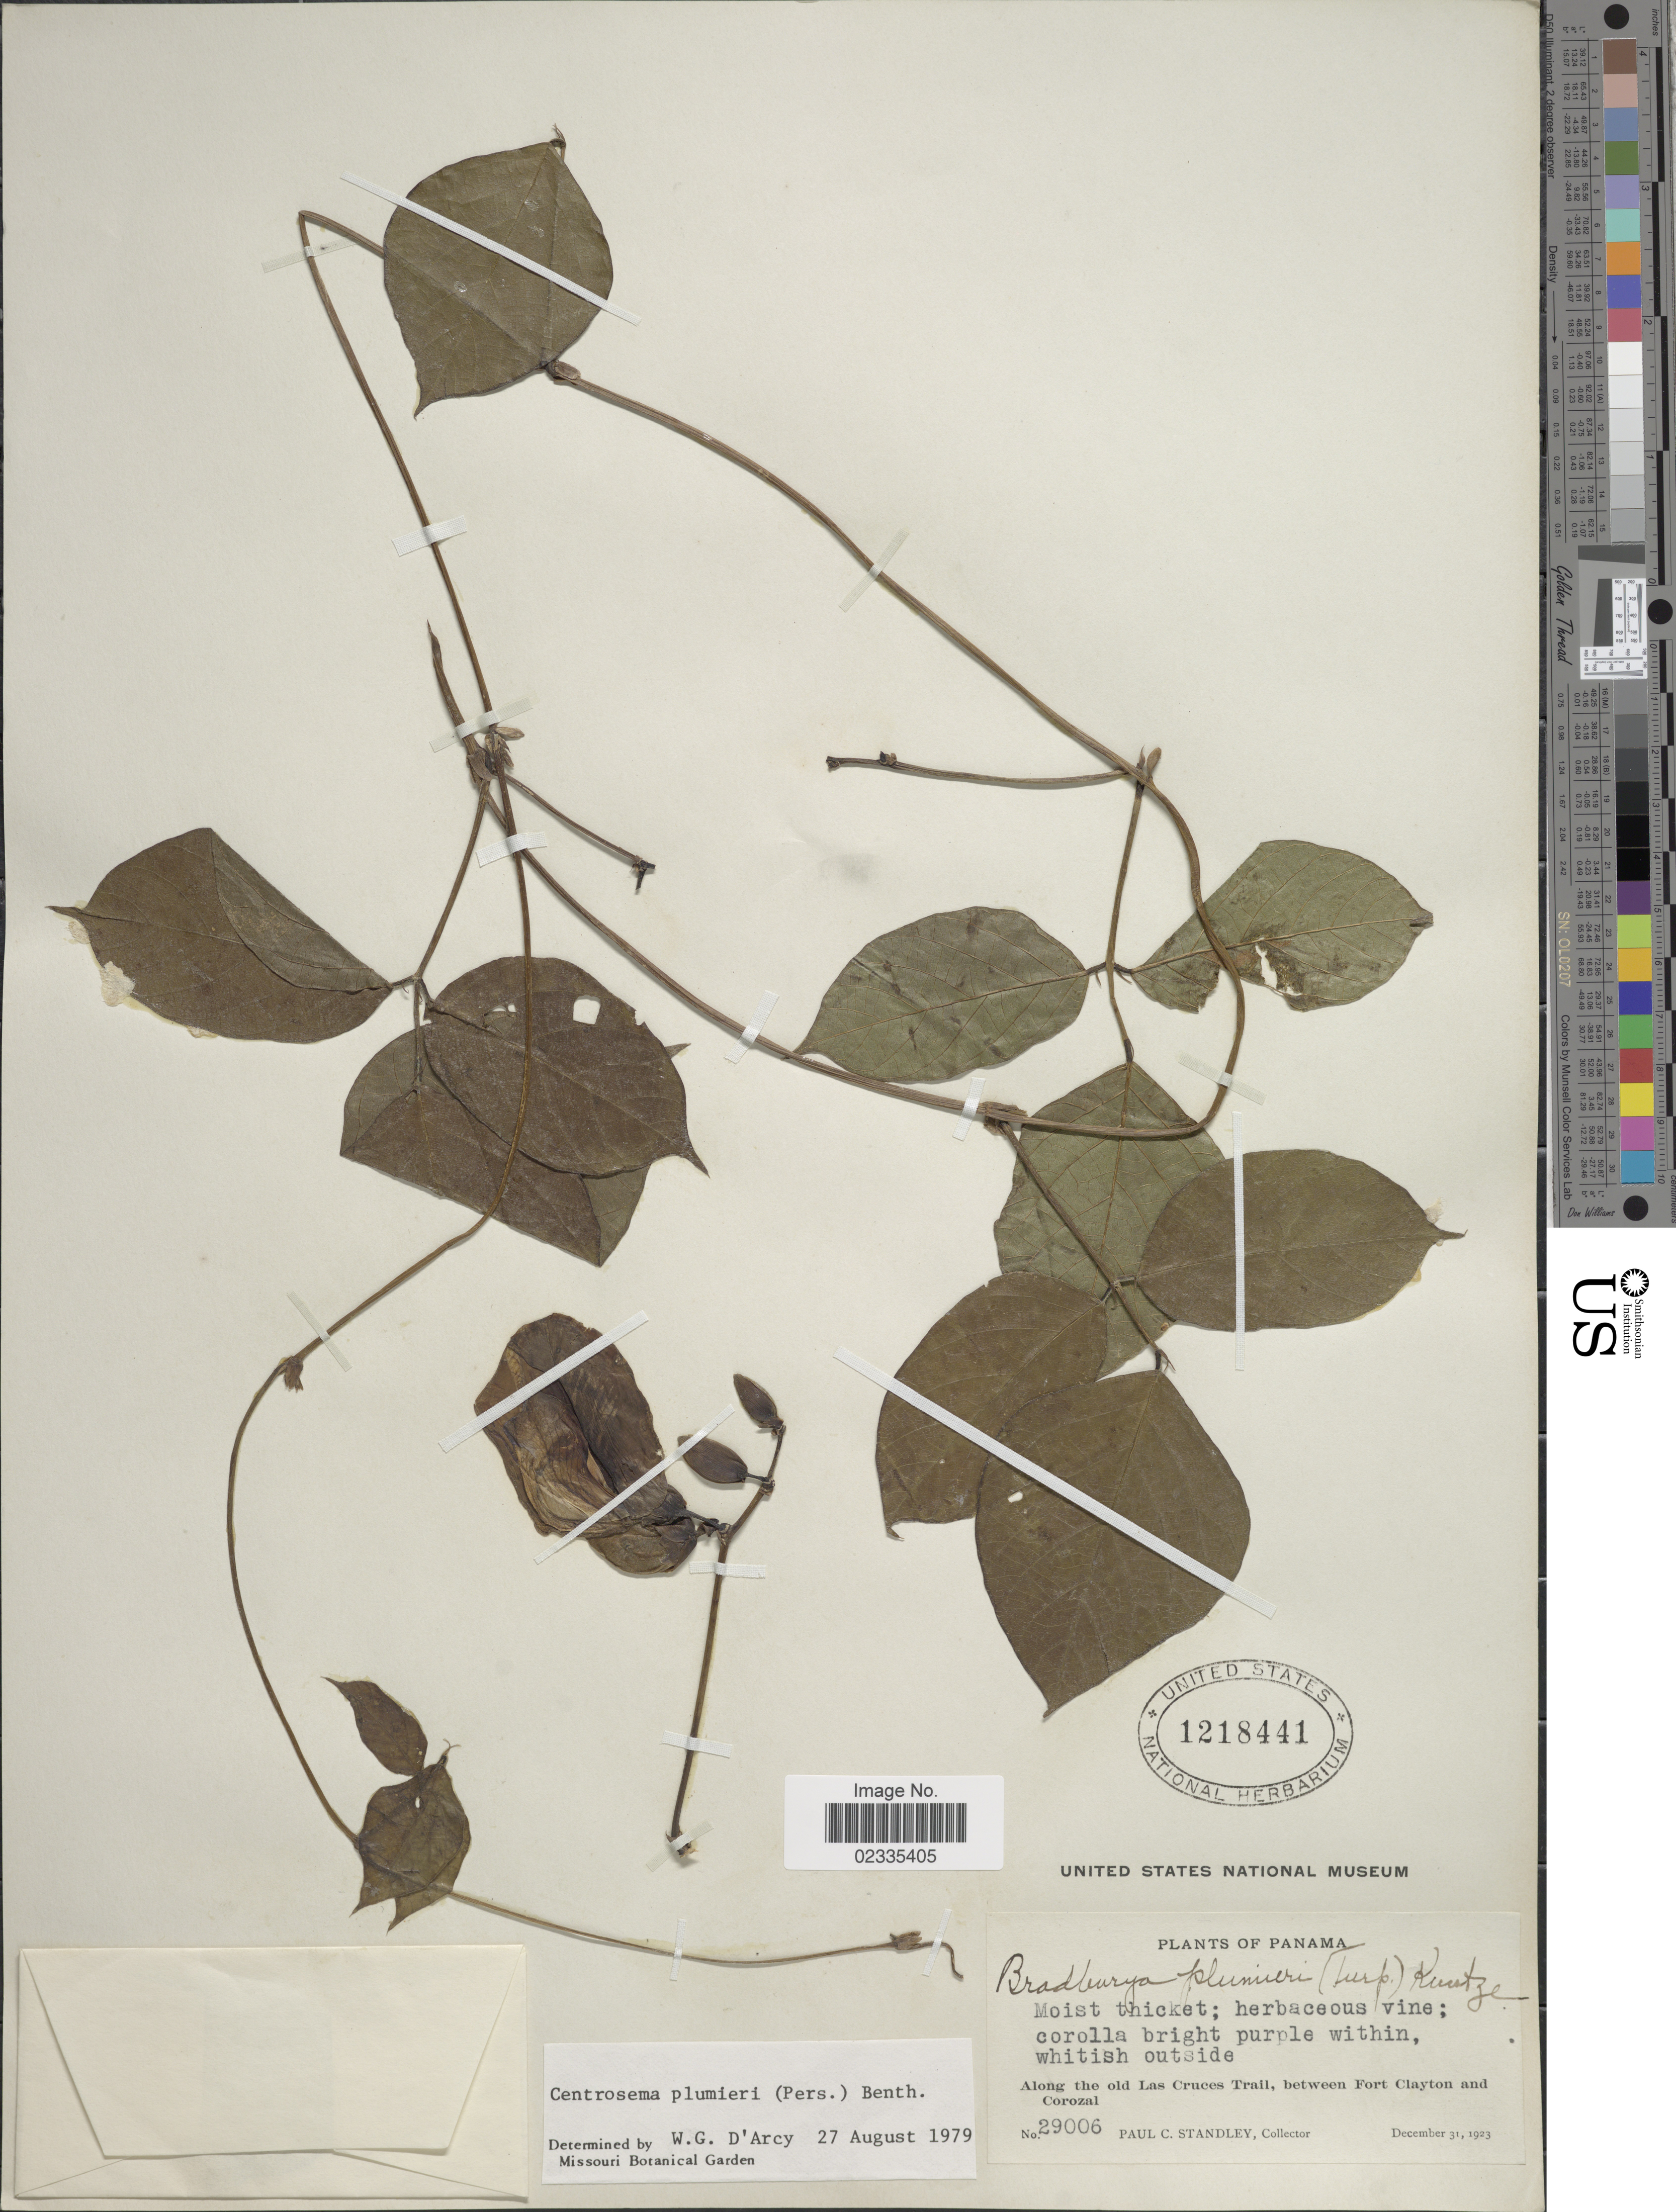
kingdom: Plantae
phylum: Tracheophyta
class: Magnoliopsida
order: Fabales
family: Fabaceae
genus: Centrosema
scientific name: Centrosema plumieri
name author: (Turpin ex Pers.) Benth.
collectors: P. C. Standley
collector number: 29006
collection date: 1923-12-31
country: Panama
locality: Along the old Las Cruces Trail, between Fort Clayton and Corozal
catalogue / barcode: US 1218441